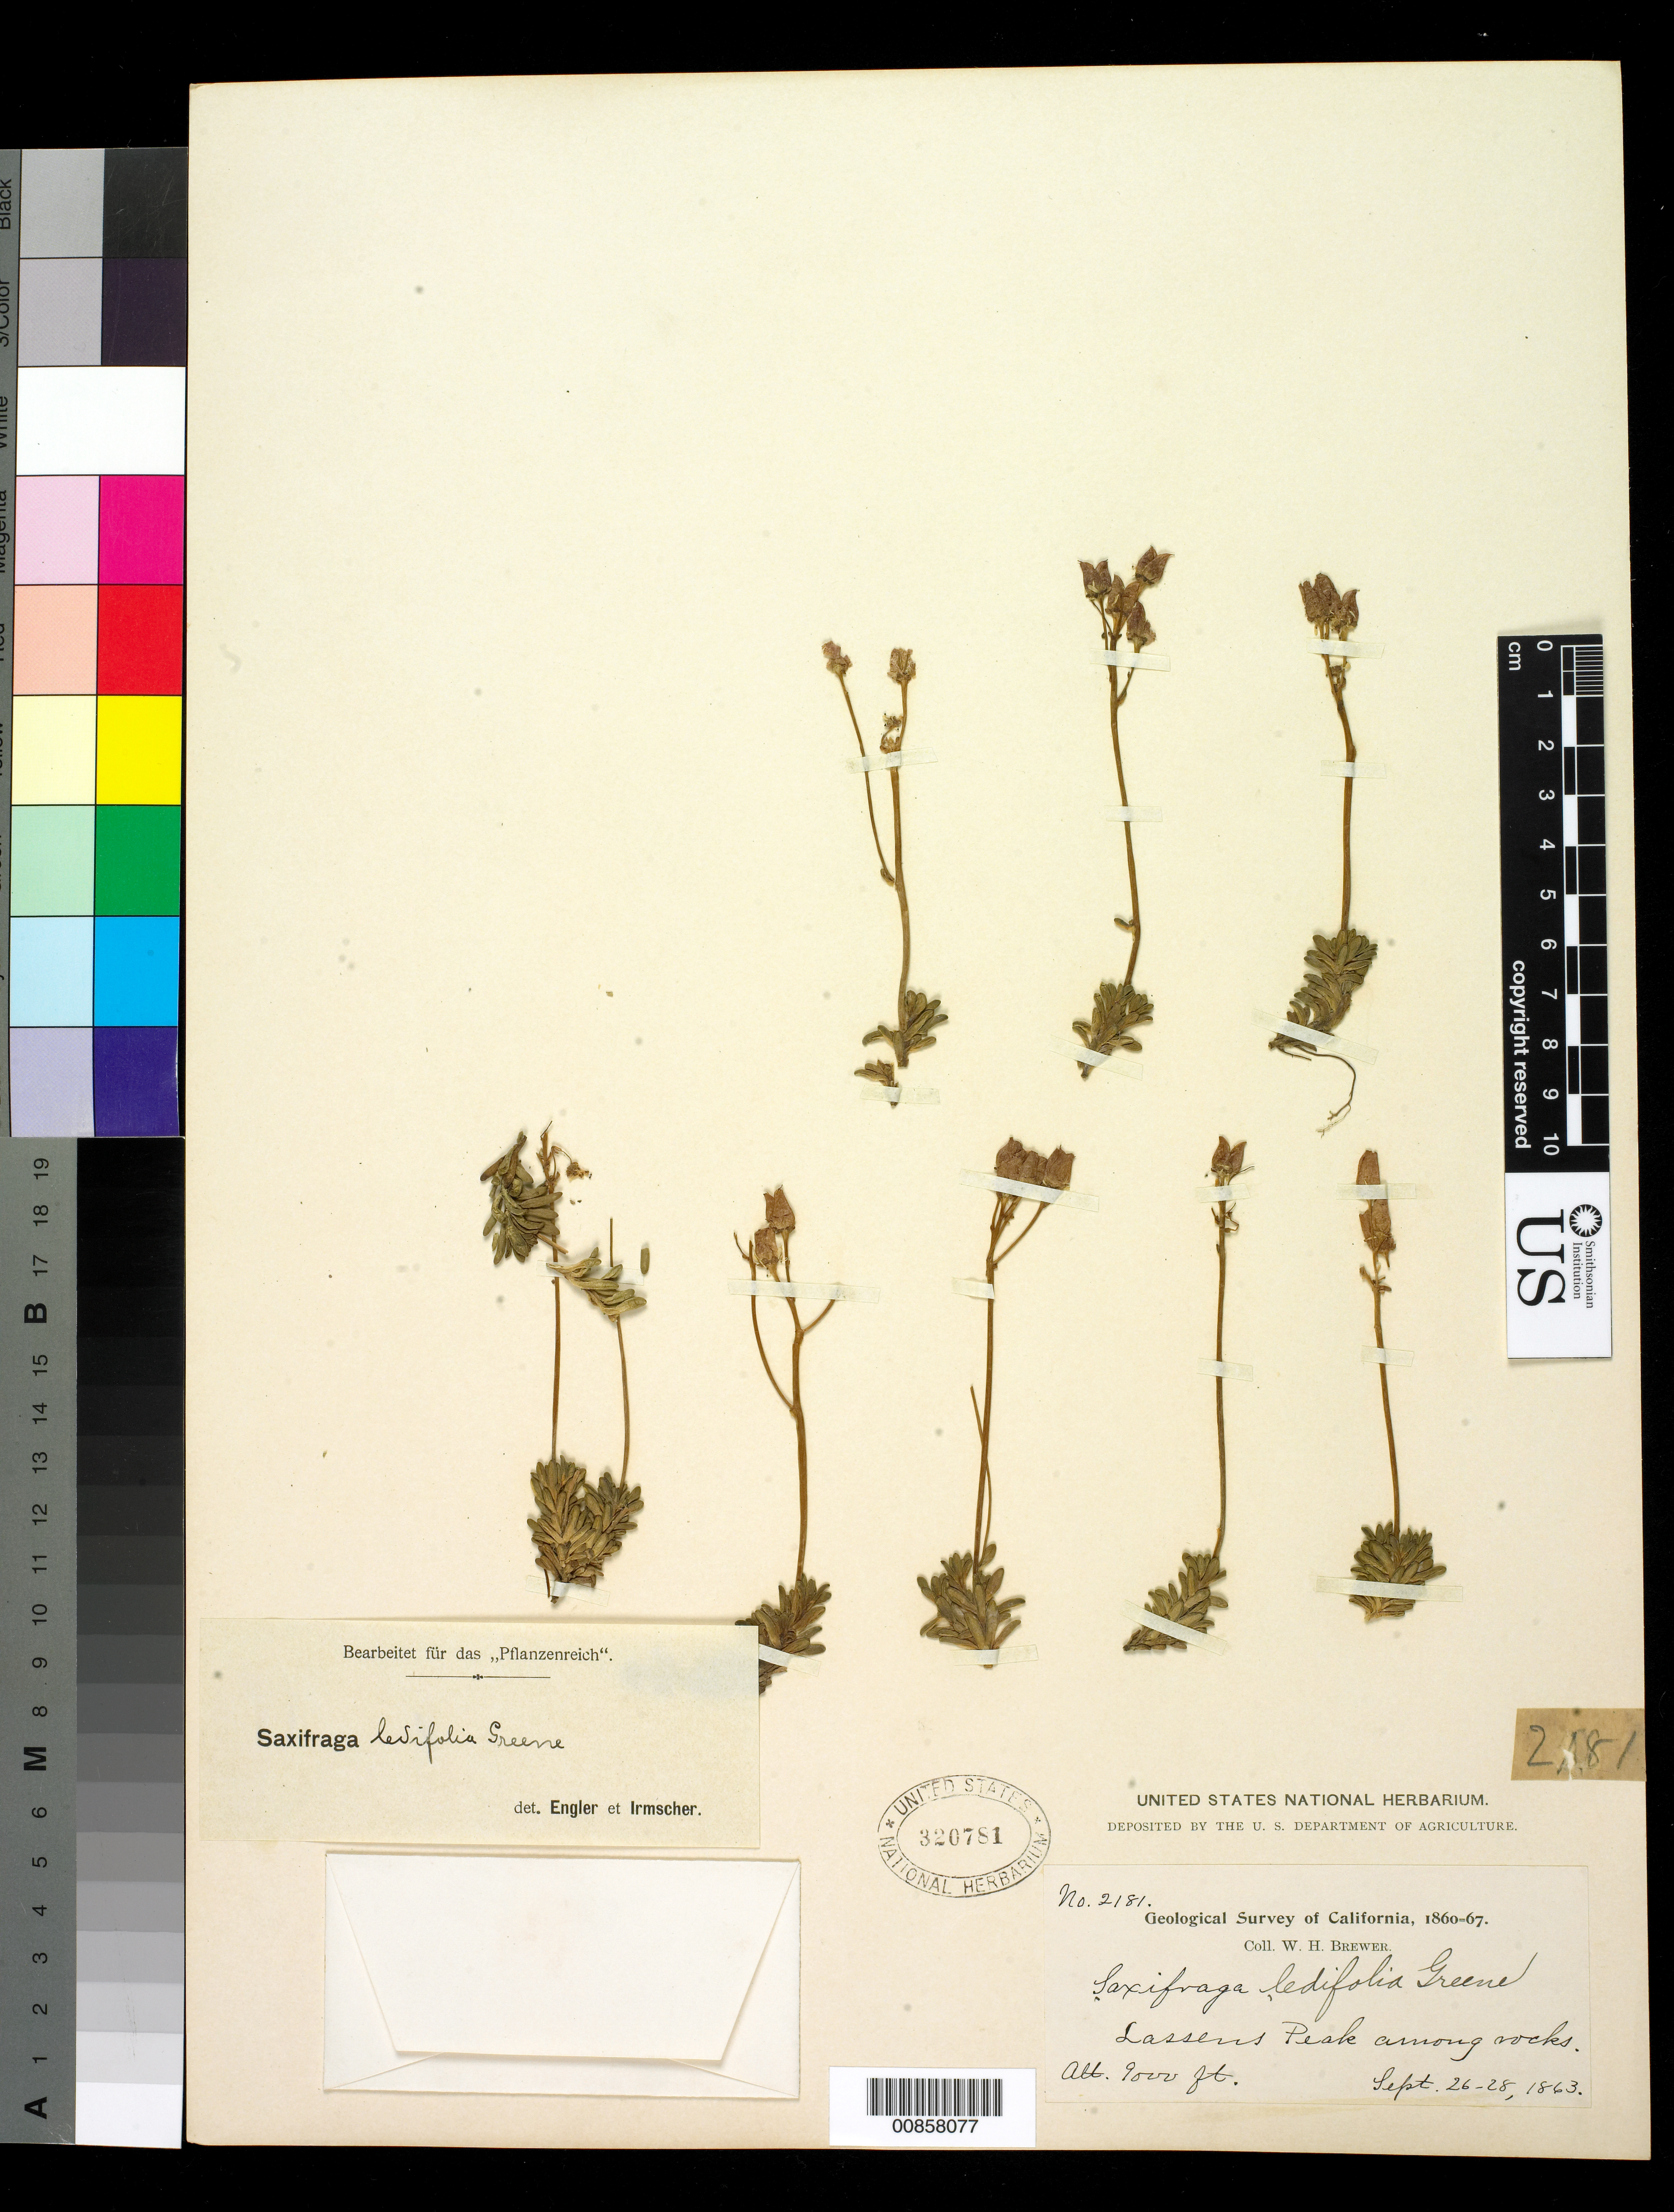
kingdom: Plantae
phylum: Tracheophyta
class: Magnoliopsida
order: Saxifragales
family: Saxifragaceae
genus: Micranthes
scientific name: Micranthes tolmiei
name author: (Torr. & A. Gray) Brouillet & Gornall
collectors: W. H. Brewer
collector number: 2181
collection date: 1863-09-26/1863-09-28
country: United States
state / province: California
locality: Lassens Peak among rocks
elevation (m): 2743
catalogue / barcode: US 320781